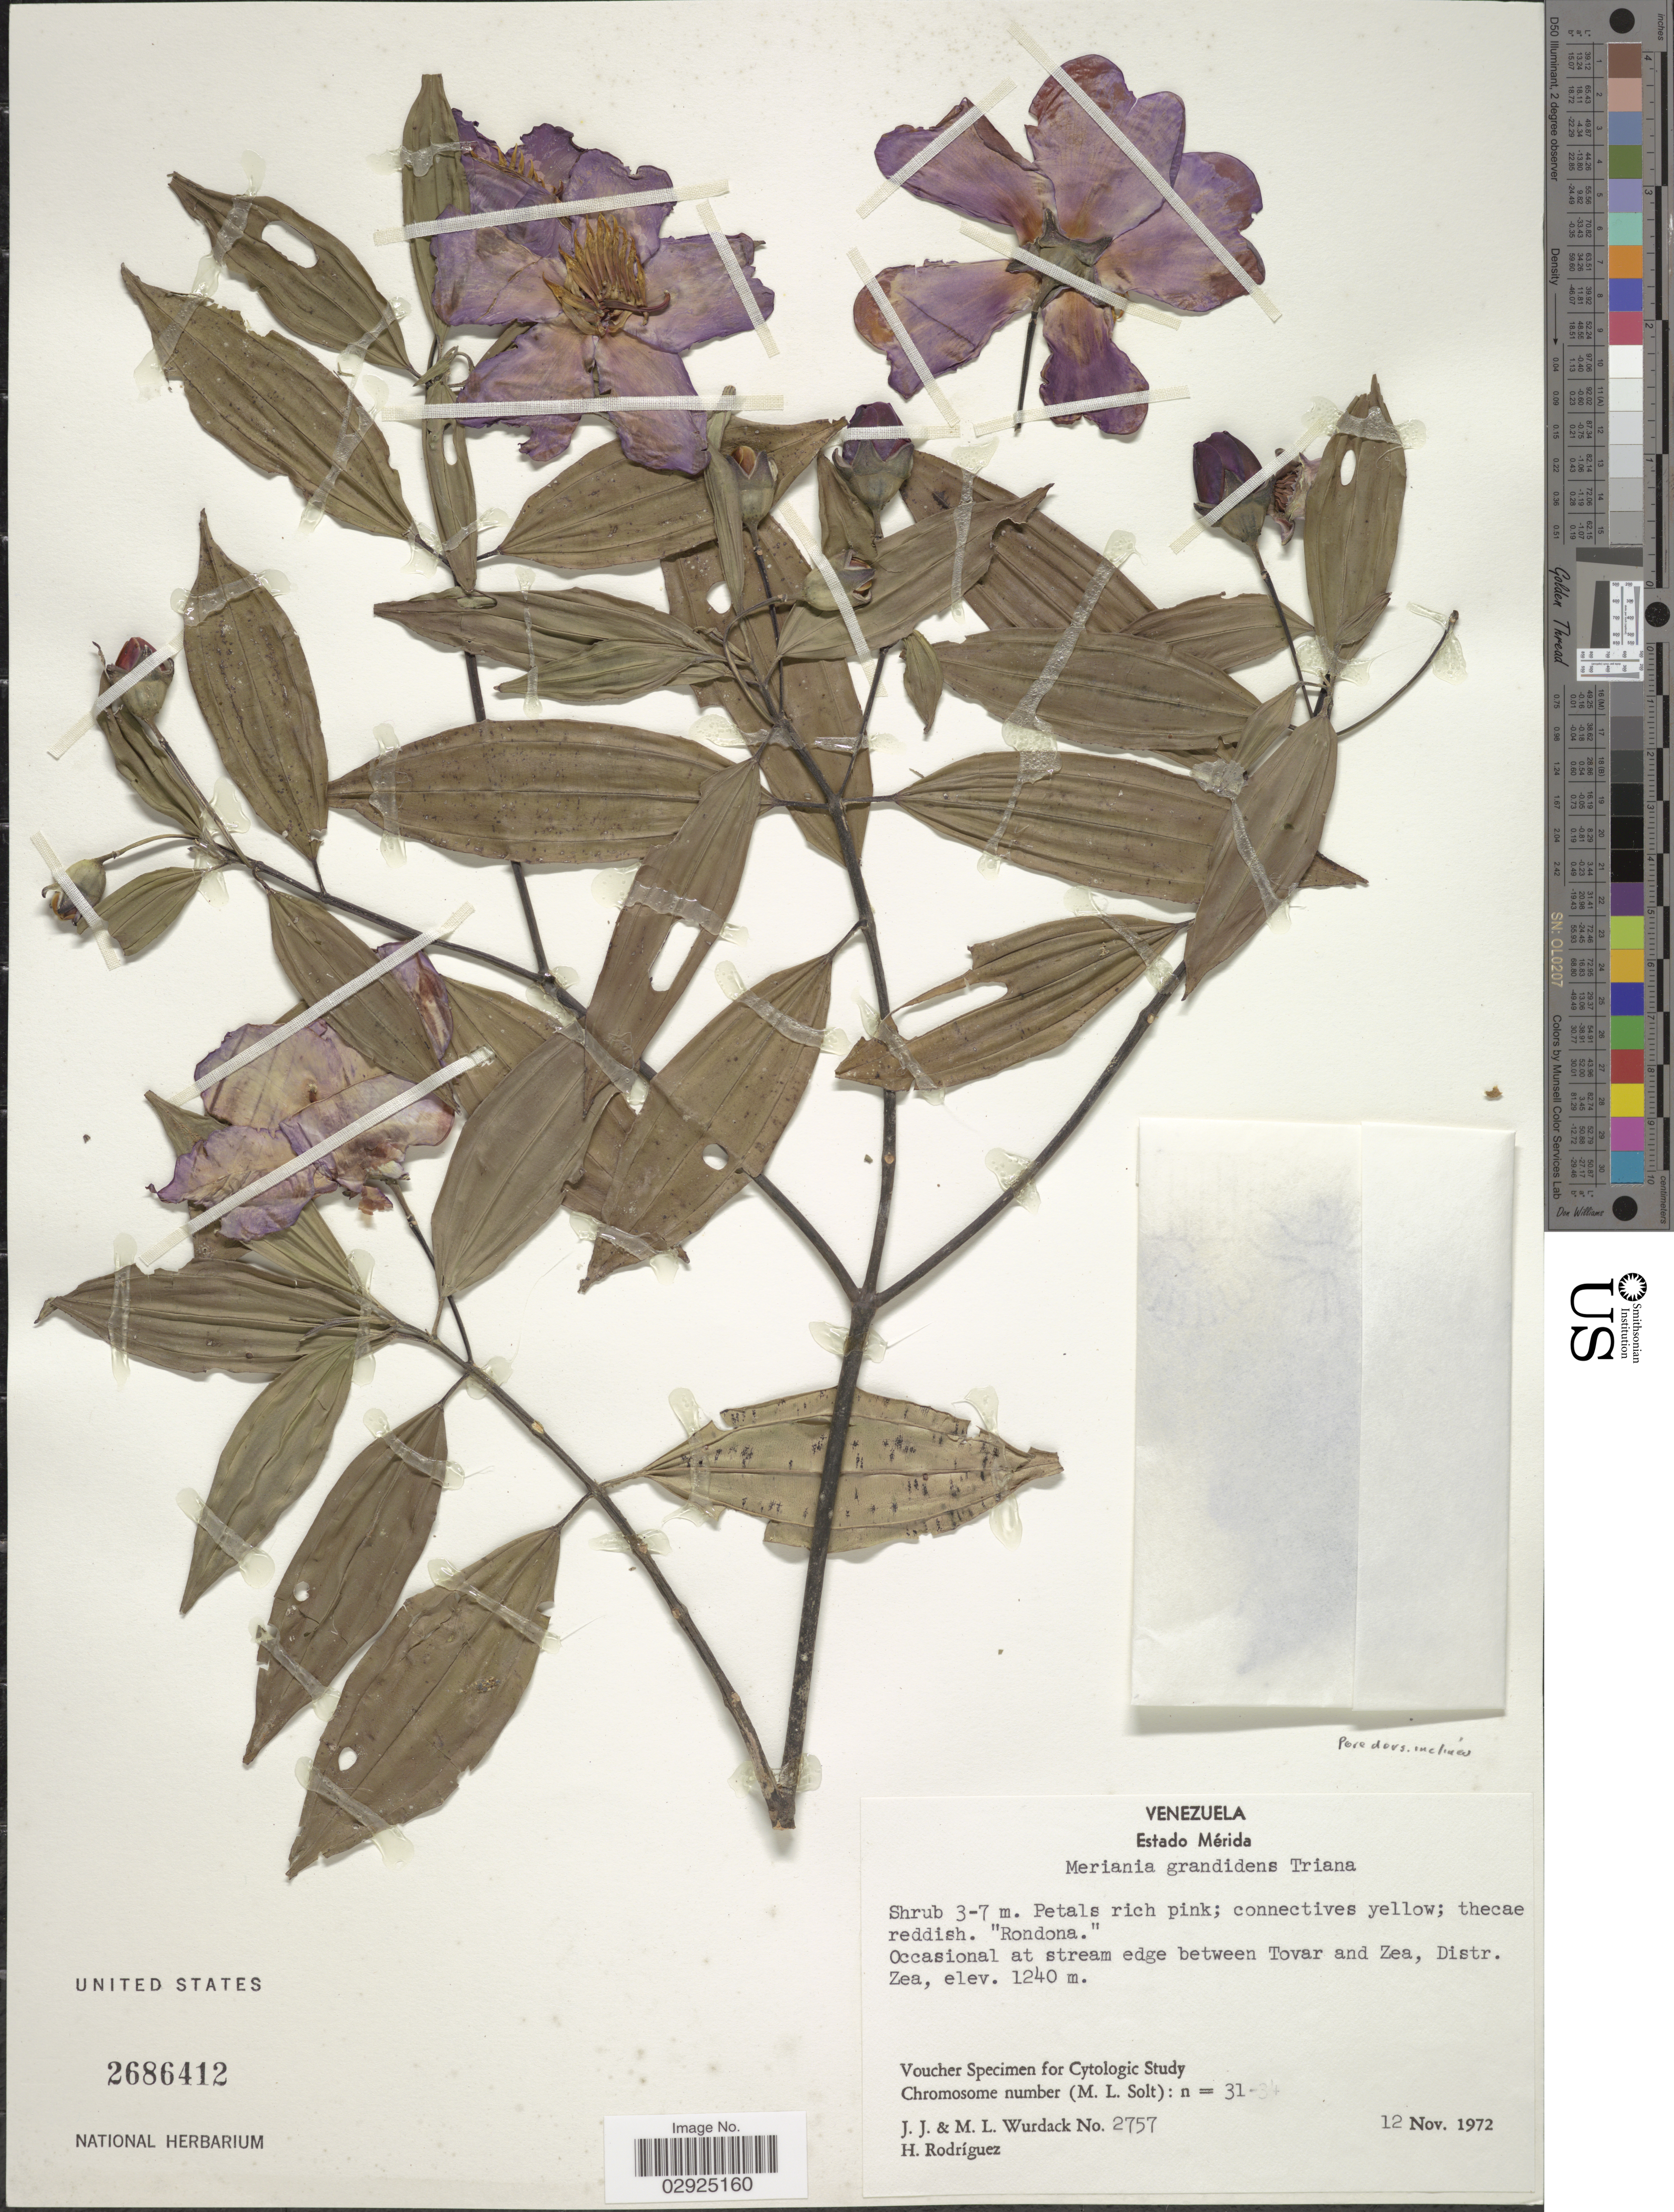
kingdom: Plantae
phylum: Tracheophyta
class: Magnoliopsida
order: Myrtales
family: Melastomataceae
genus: Meriania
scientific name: Meriania grandidens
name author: Triana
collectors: J. J. Wurdack, M. L. Wurdack & H. Rodríguez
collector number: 2757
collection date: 1972-11-12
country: Venezuela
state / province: Mérida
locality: Occasional at stream edge between Tovar and Zea, Distr. Zea.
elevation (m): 1240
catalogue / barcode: US 2686412